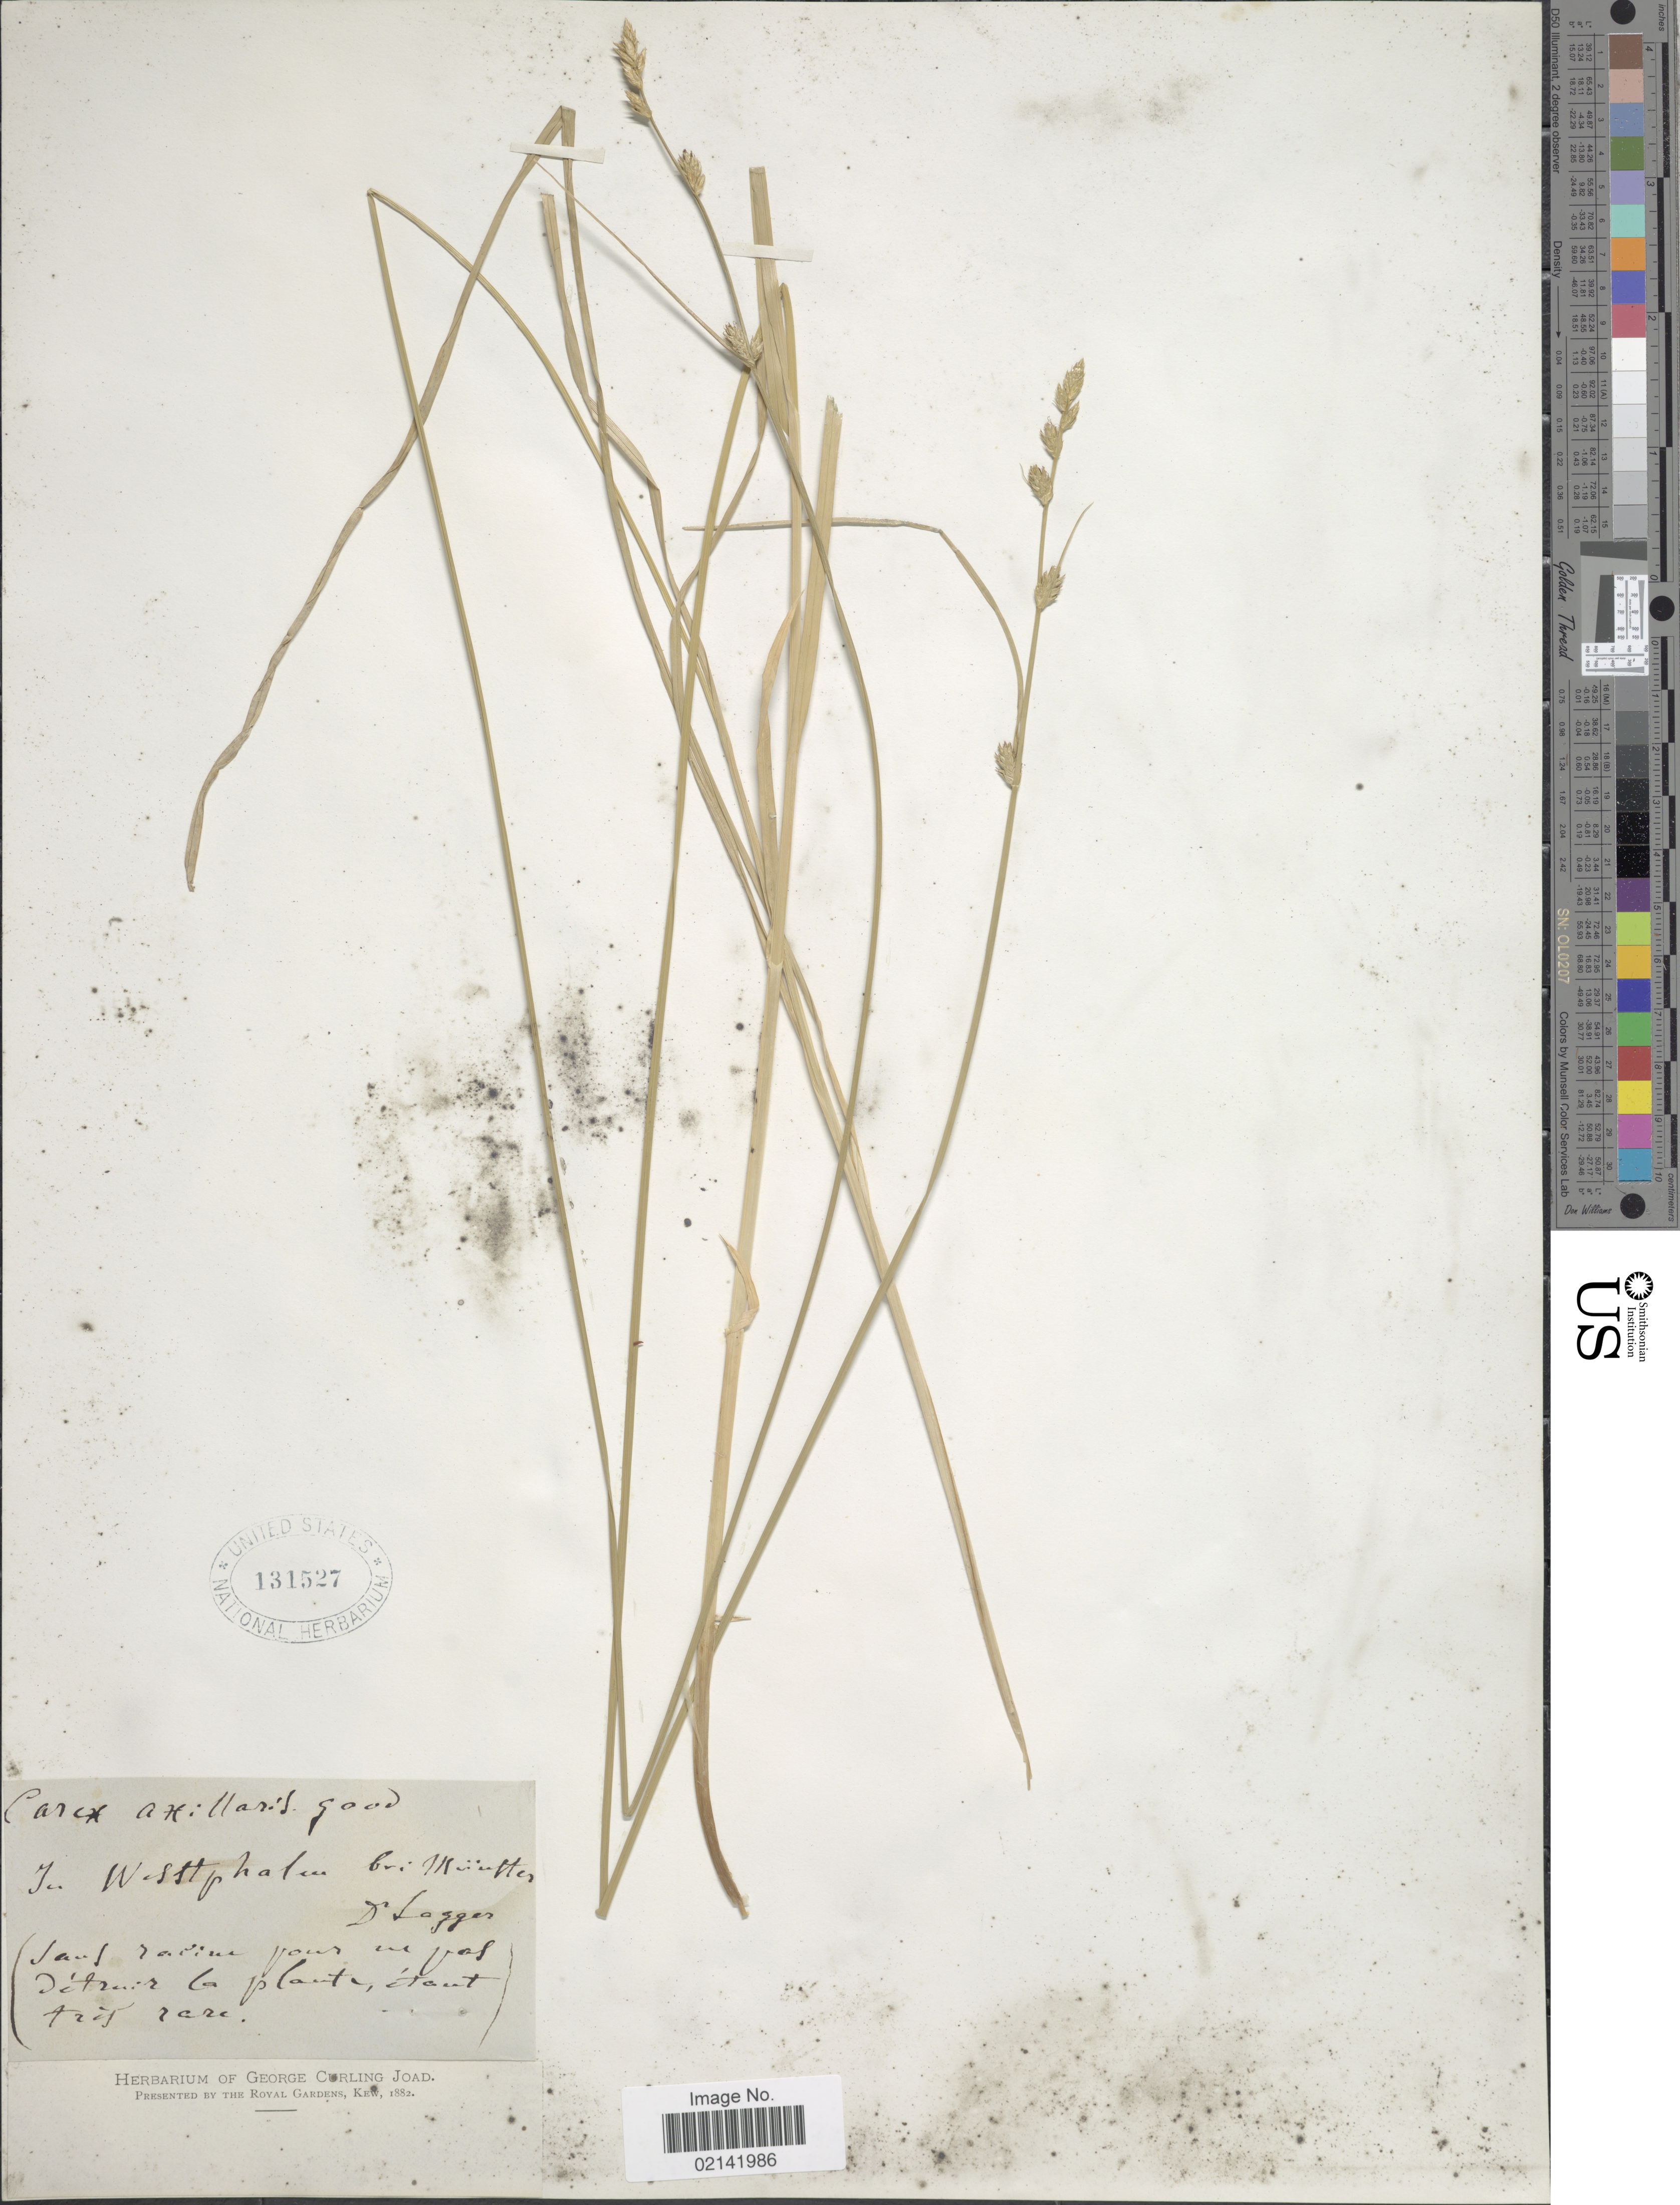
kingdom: Plantae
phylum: Tracheophyta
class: Liliopsida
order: Poales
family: Cyperaceae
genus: Carex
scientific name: Carex x pseudoaxillaris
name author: K. Richt.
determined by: Strong, Mark T., (BOT), Smithsonian Institution - National Museum of Natural History (UNITED STATES)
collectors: D. Lagger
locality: In Westtphalum bri Minutten [interpreted]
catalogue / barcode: US 131527